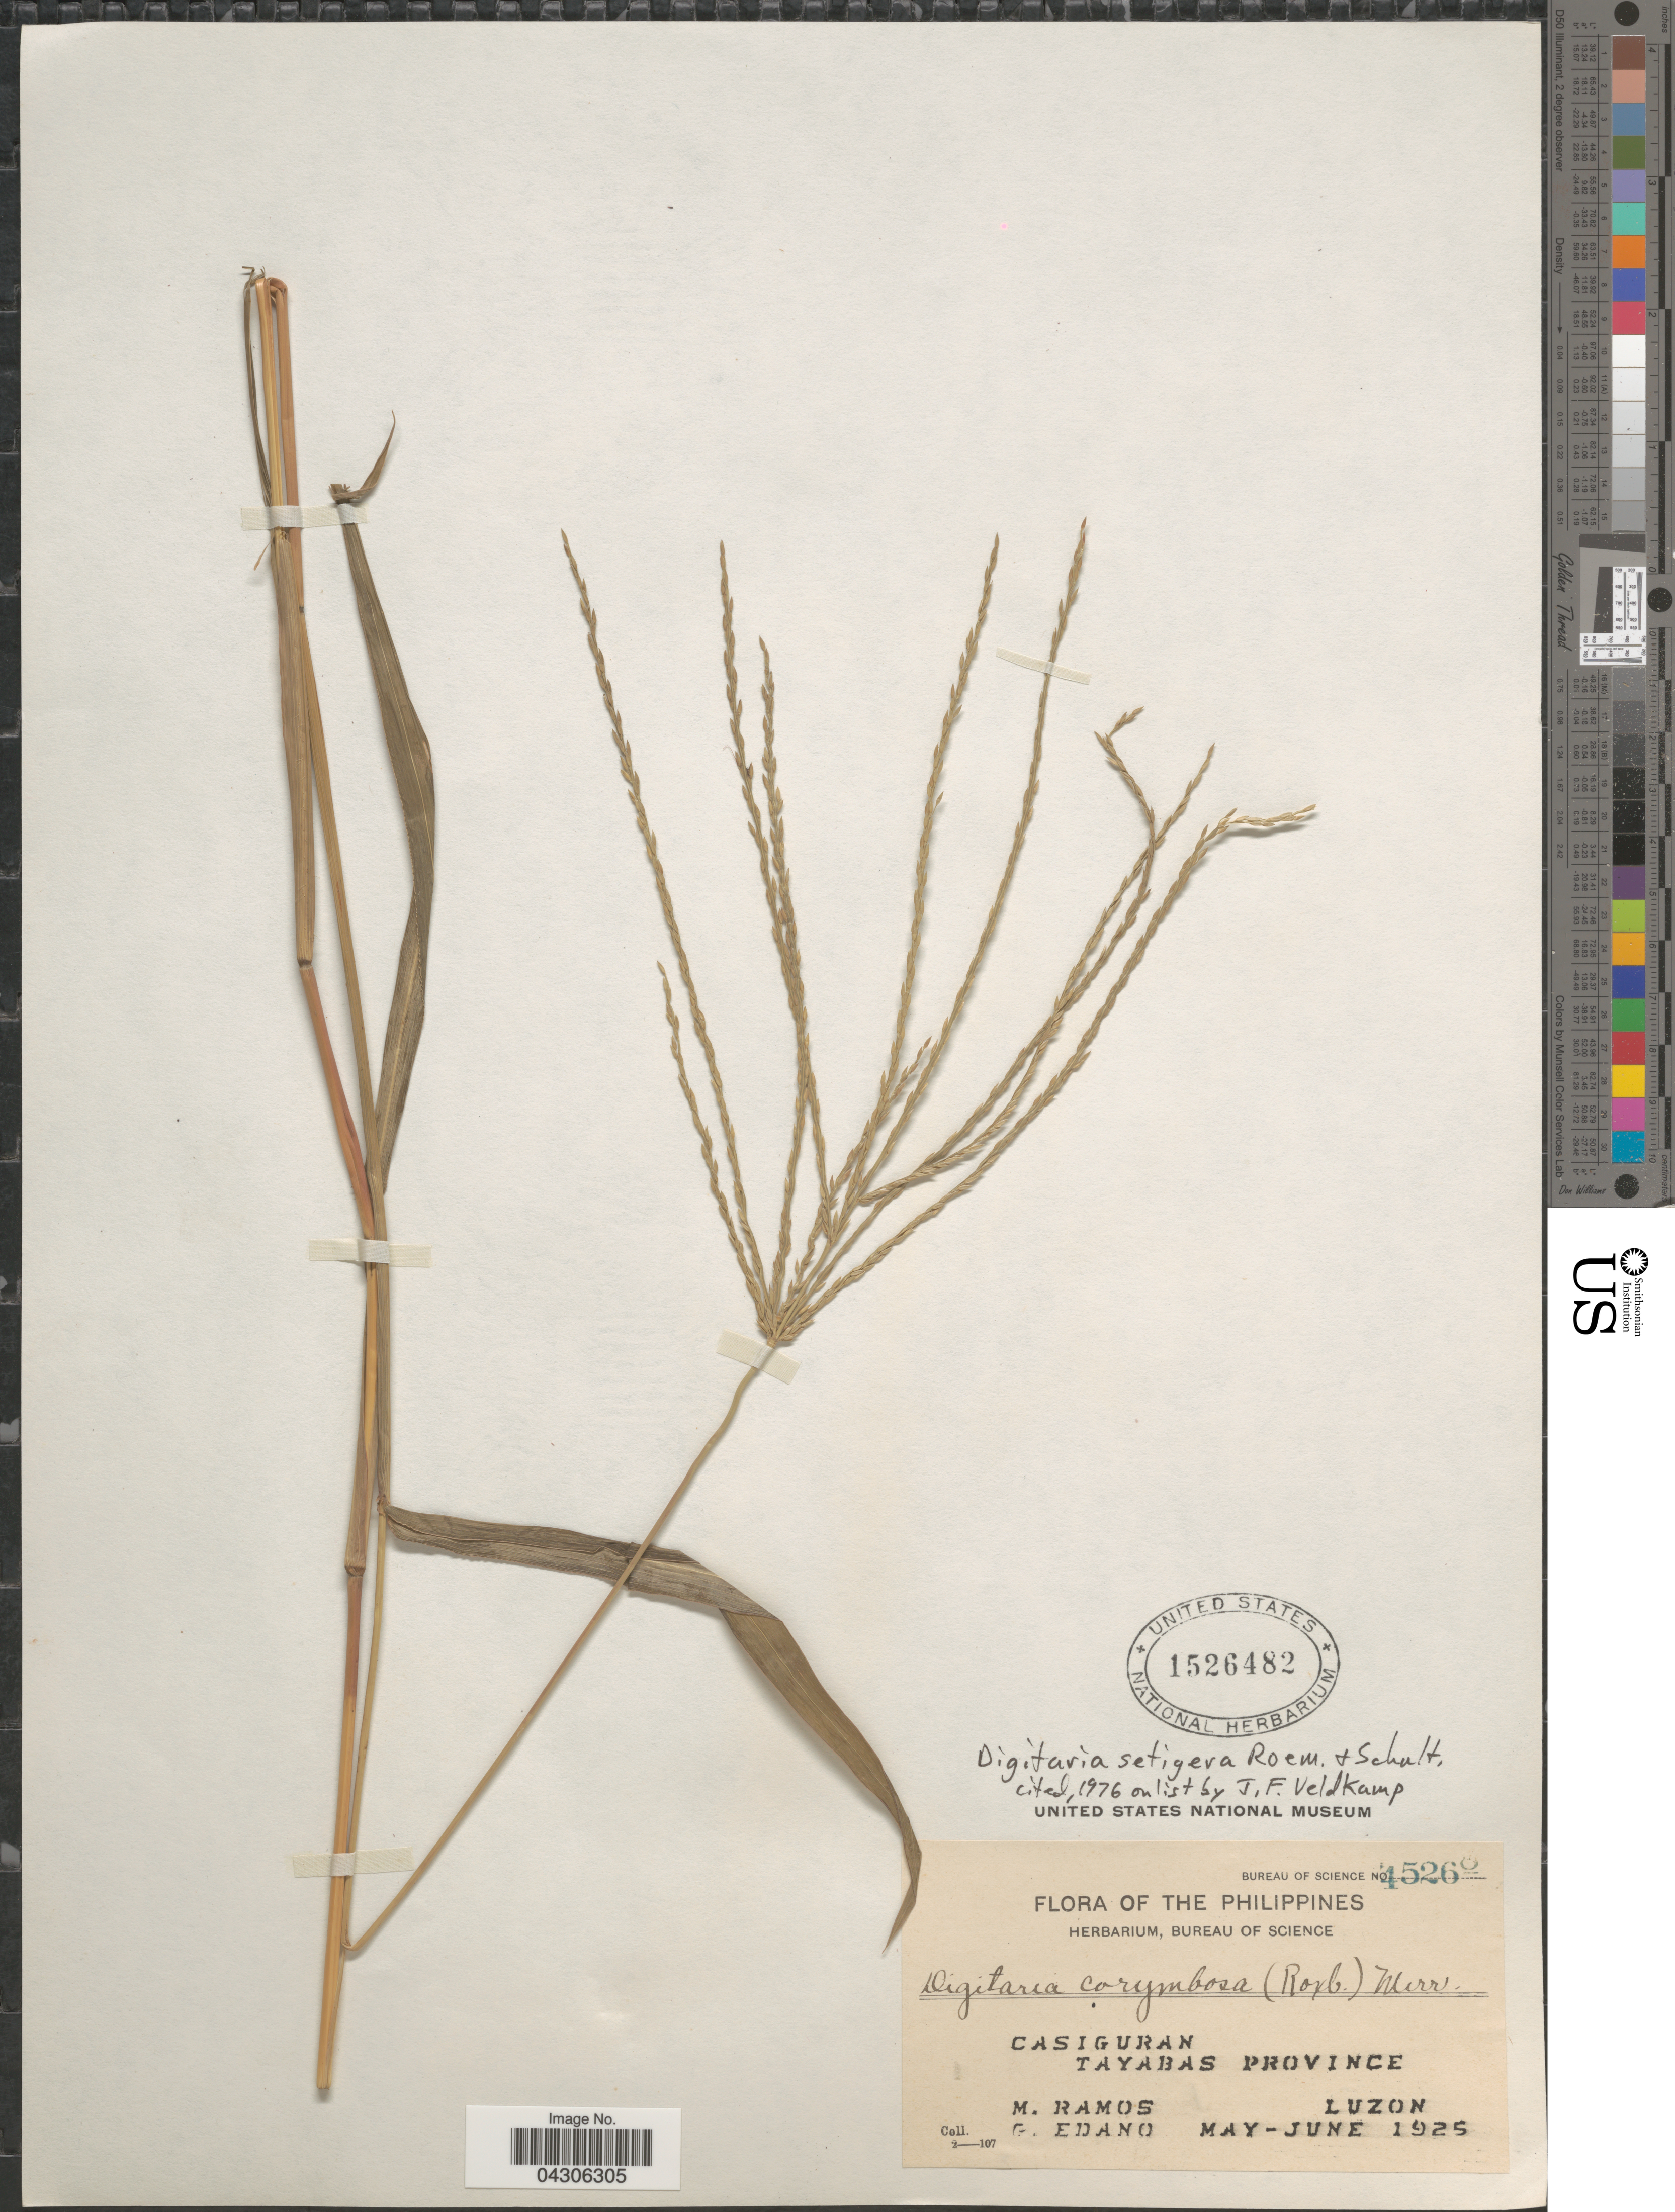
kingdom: Plantae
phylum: Tracheophyta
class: Liliopsida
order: Poales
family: Poaceae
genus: Digitaria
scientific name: Digitaria setigera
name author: Roth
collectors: M. Ramos & G. Edaño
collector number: Bureau of Science 45268*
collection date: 1925-05/1925-06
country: Philippines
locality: Casiguran. Tayabas Province. Luzon.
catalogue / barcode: US 1526482